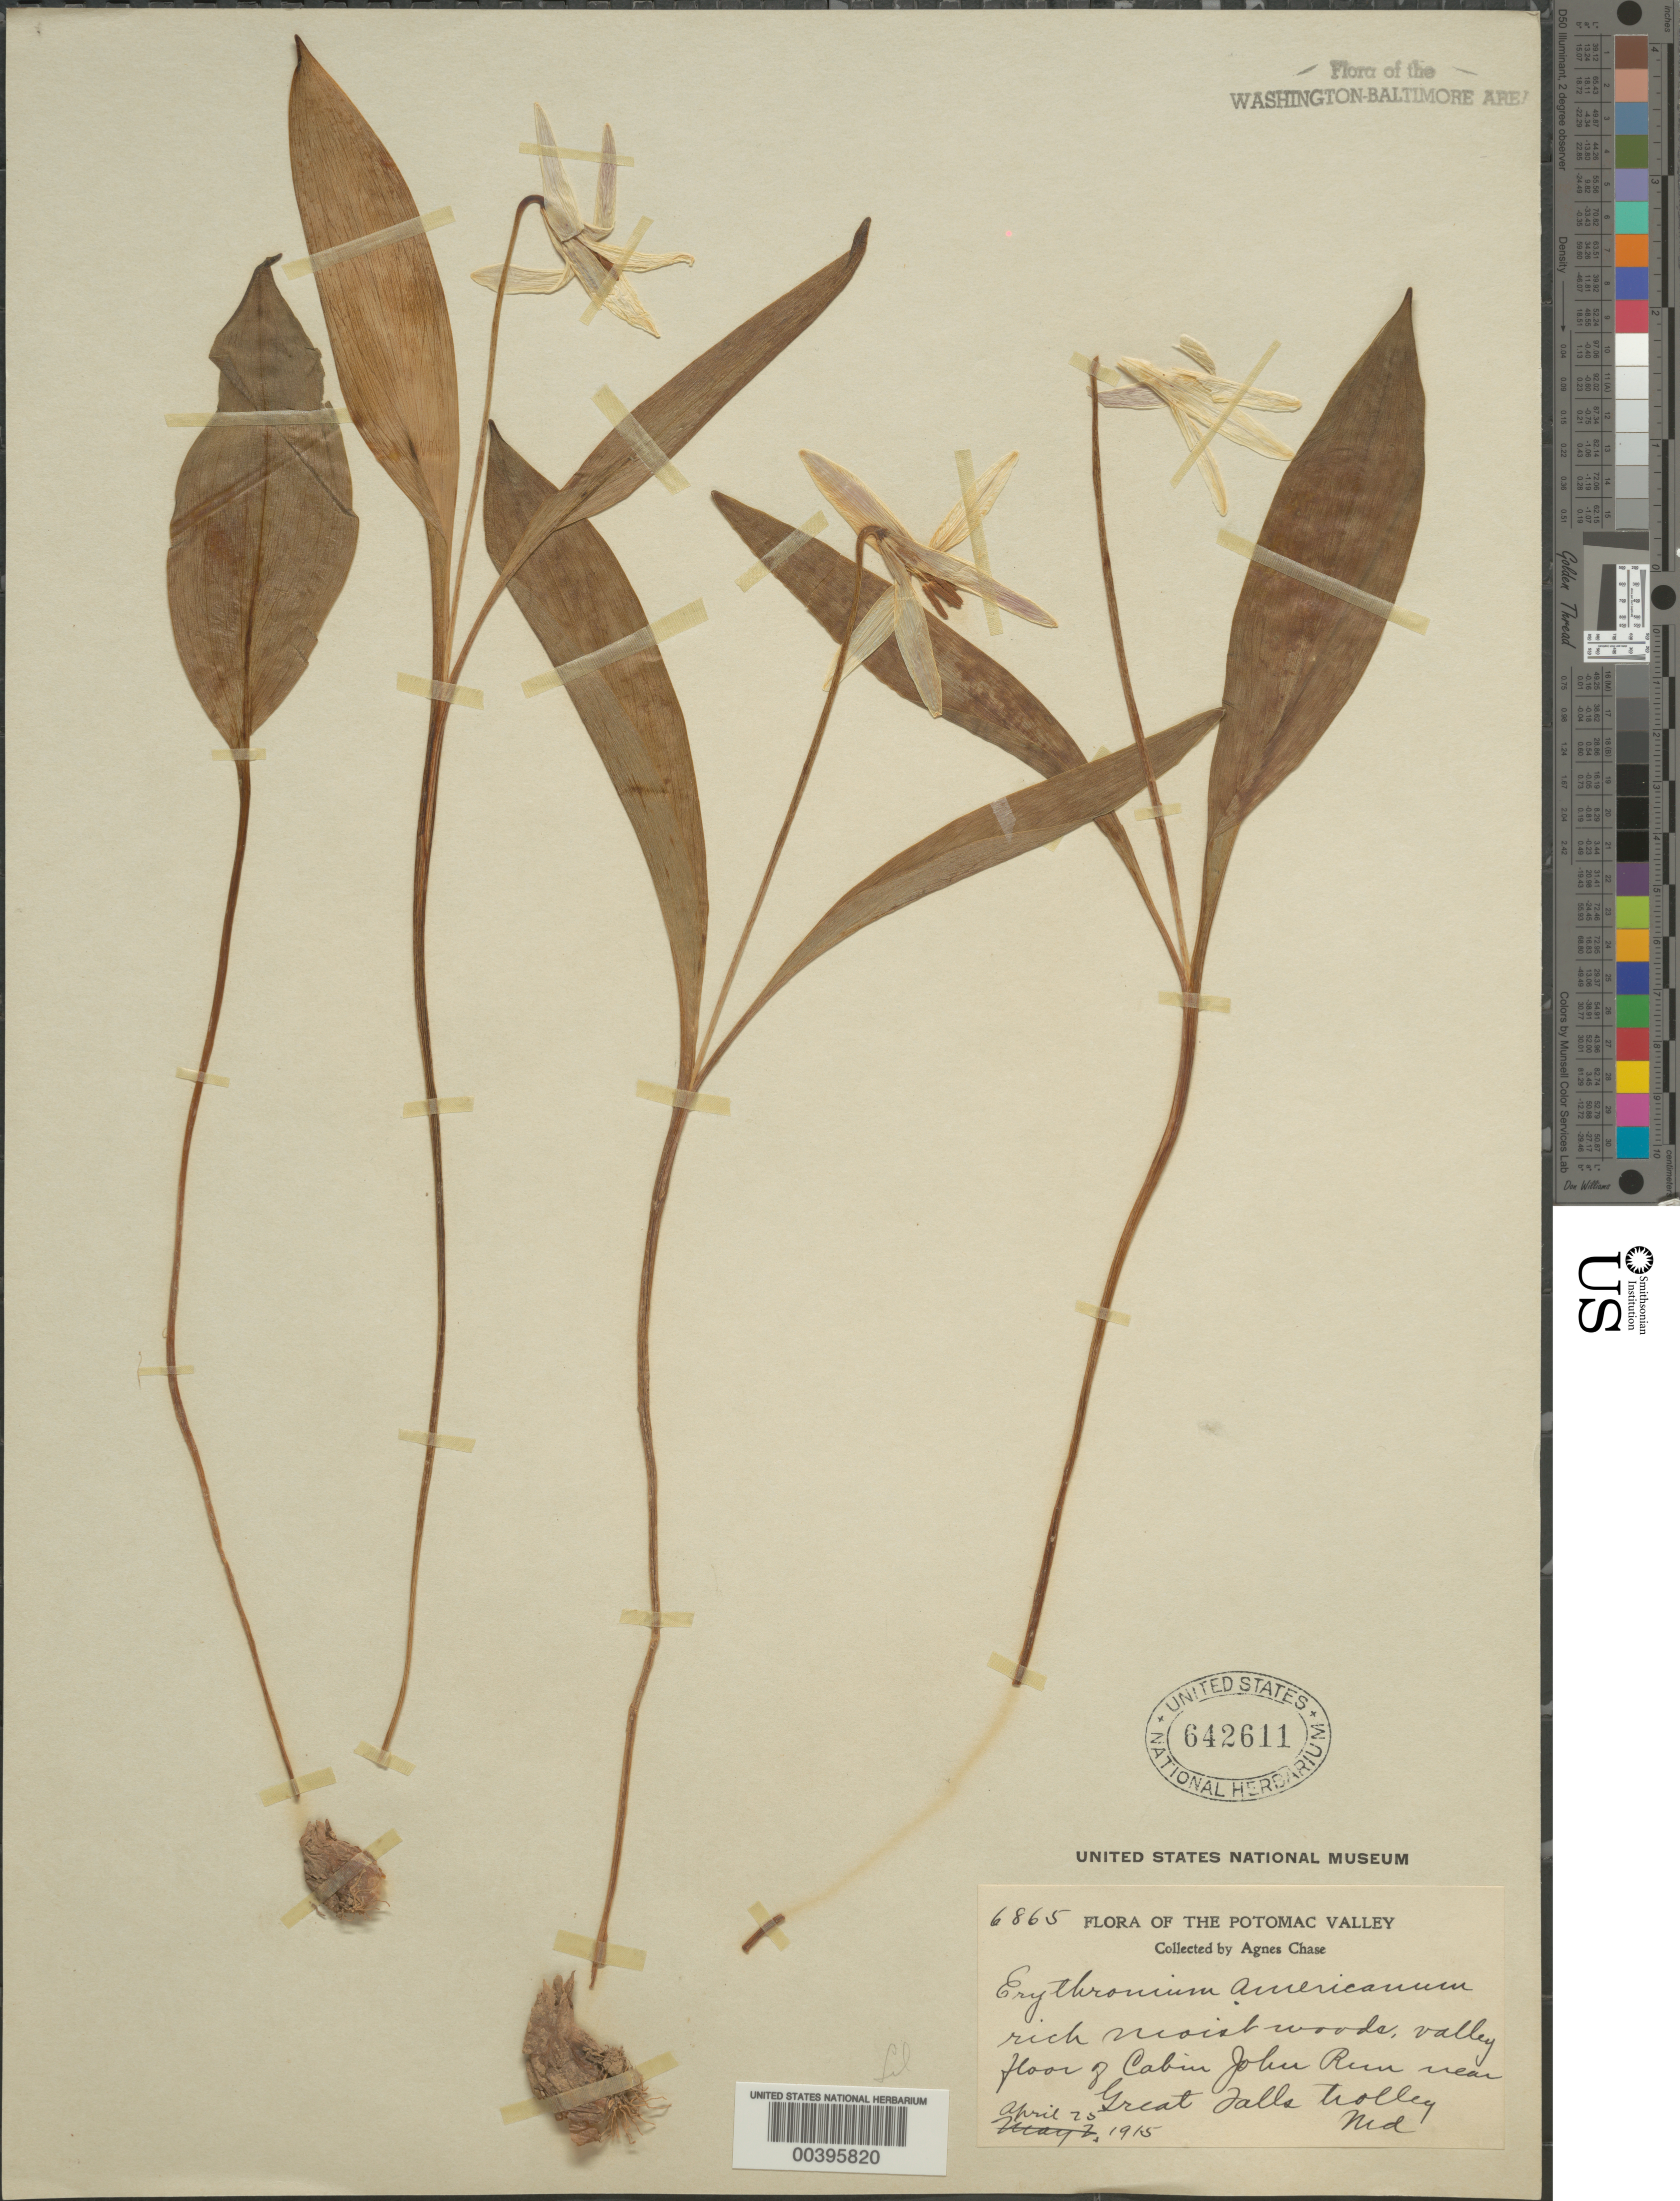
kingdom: Plantae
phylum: Tracheophyta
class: Liliopsida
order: Liliales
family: Liliaceae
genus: Erythronium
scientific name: Erythronium americanum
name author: Ker Gawl.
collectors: A. Chase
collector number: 6865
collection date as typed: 25 Apr 1915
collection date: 1915-04-25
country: United States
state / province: Maryland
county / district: Montgomery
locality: Cabin John Run C. & O. Canal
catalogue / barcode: US 642611